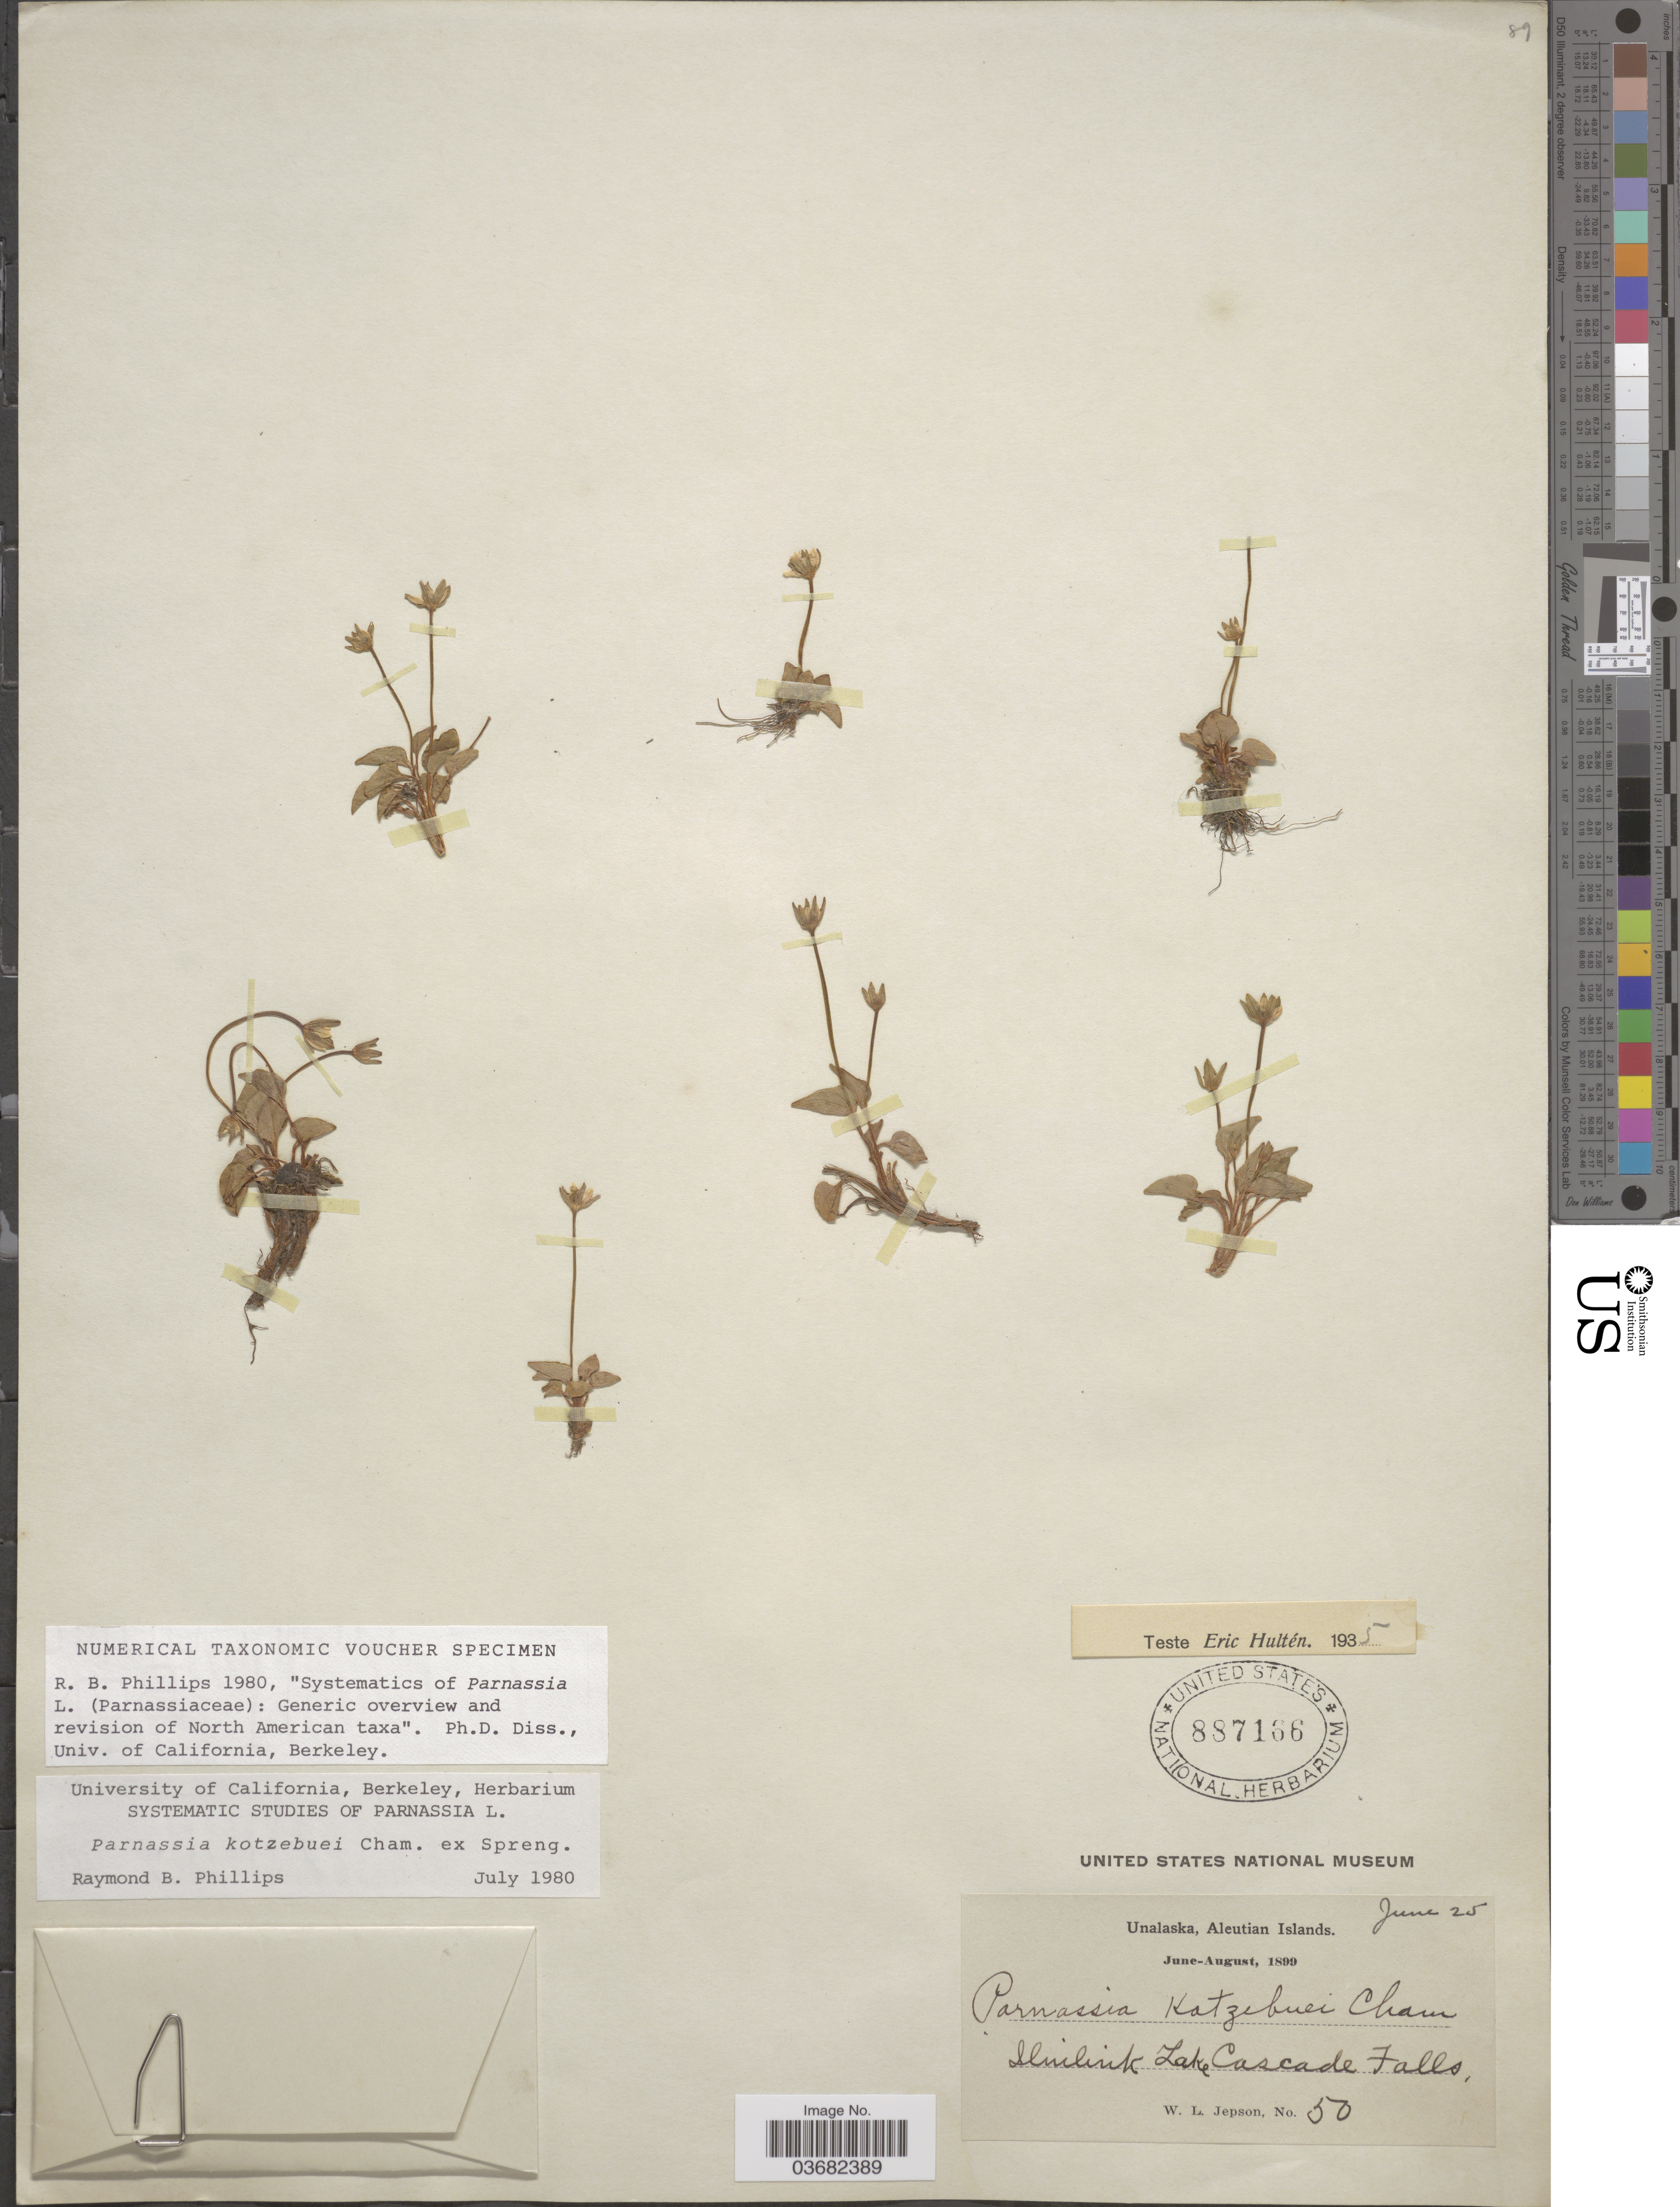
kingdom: Plantae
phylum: Tracheophyta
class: Magnoliopsida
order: Celastrales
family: Parnassiaceae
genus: Parnassia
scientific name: Parnassia kotzebuei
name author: Cham. ex Spreng.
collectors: W. L. Jepson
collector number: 50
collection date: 1899-06-25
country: United States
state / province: Alaska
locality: Unalaska, Aleutian Islands. Iliuliuk Lake Cascade Falls.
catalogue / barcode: US 887166